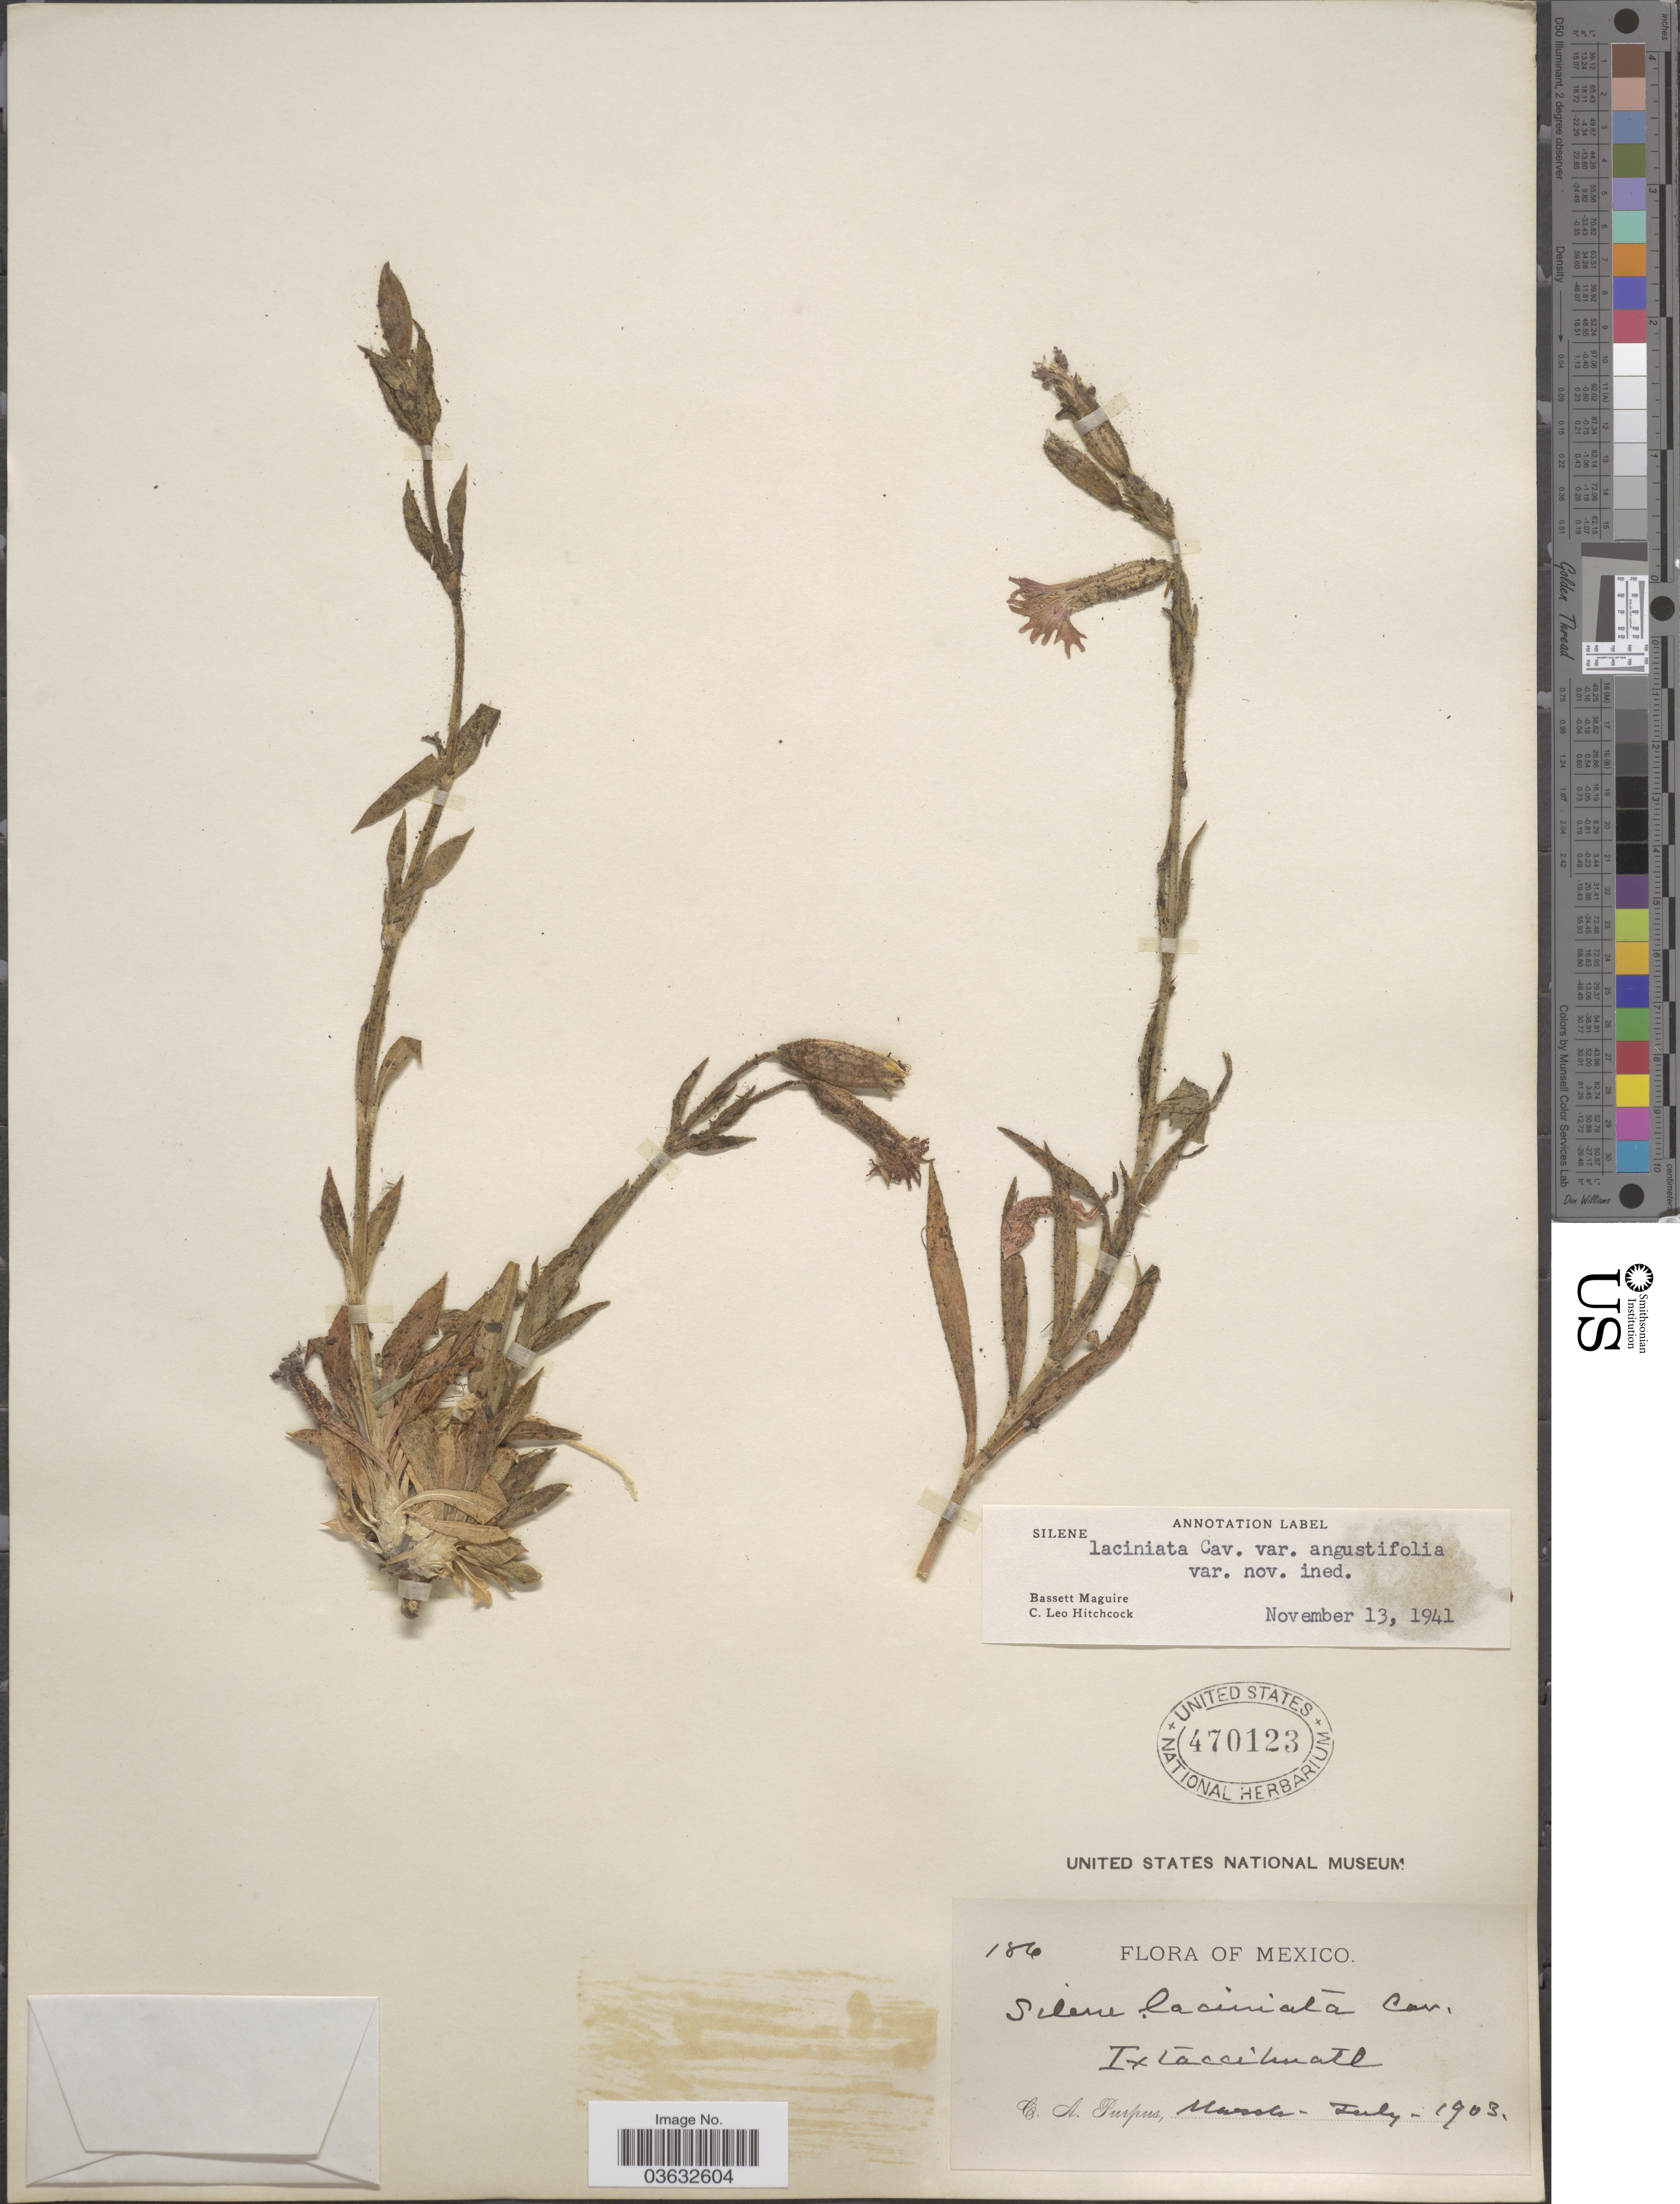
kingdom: Plantae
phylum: Tracheophyta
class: Magnoliopsida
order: Caryophyllales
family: Caryophyllaceae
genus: Silene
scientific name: Silene laciniata var. angustifolia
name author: C.L. Hitchc. & Maguire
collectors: C. A. Purpus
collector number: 186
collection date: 1903-03/1903-07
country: Mexico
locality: Ixtaccihuatl.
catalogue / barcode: US 470123